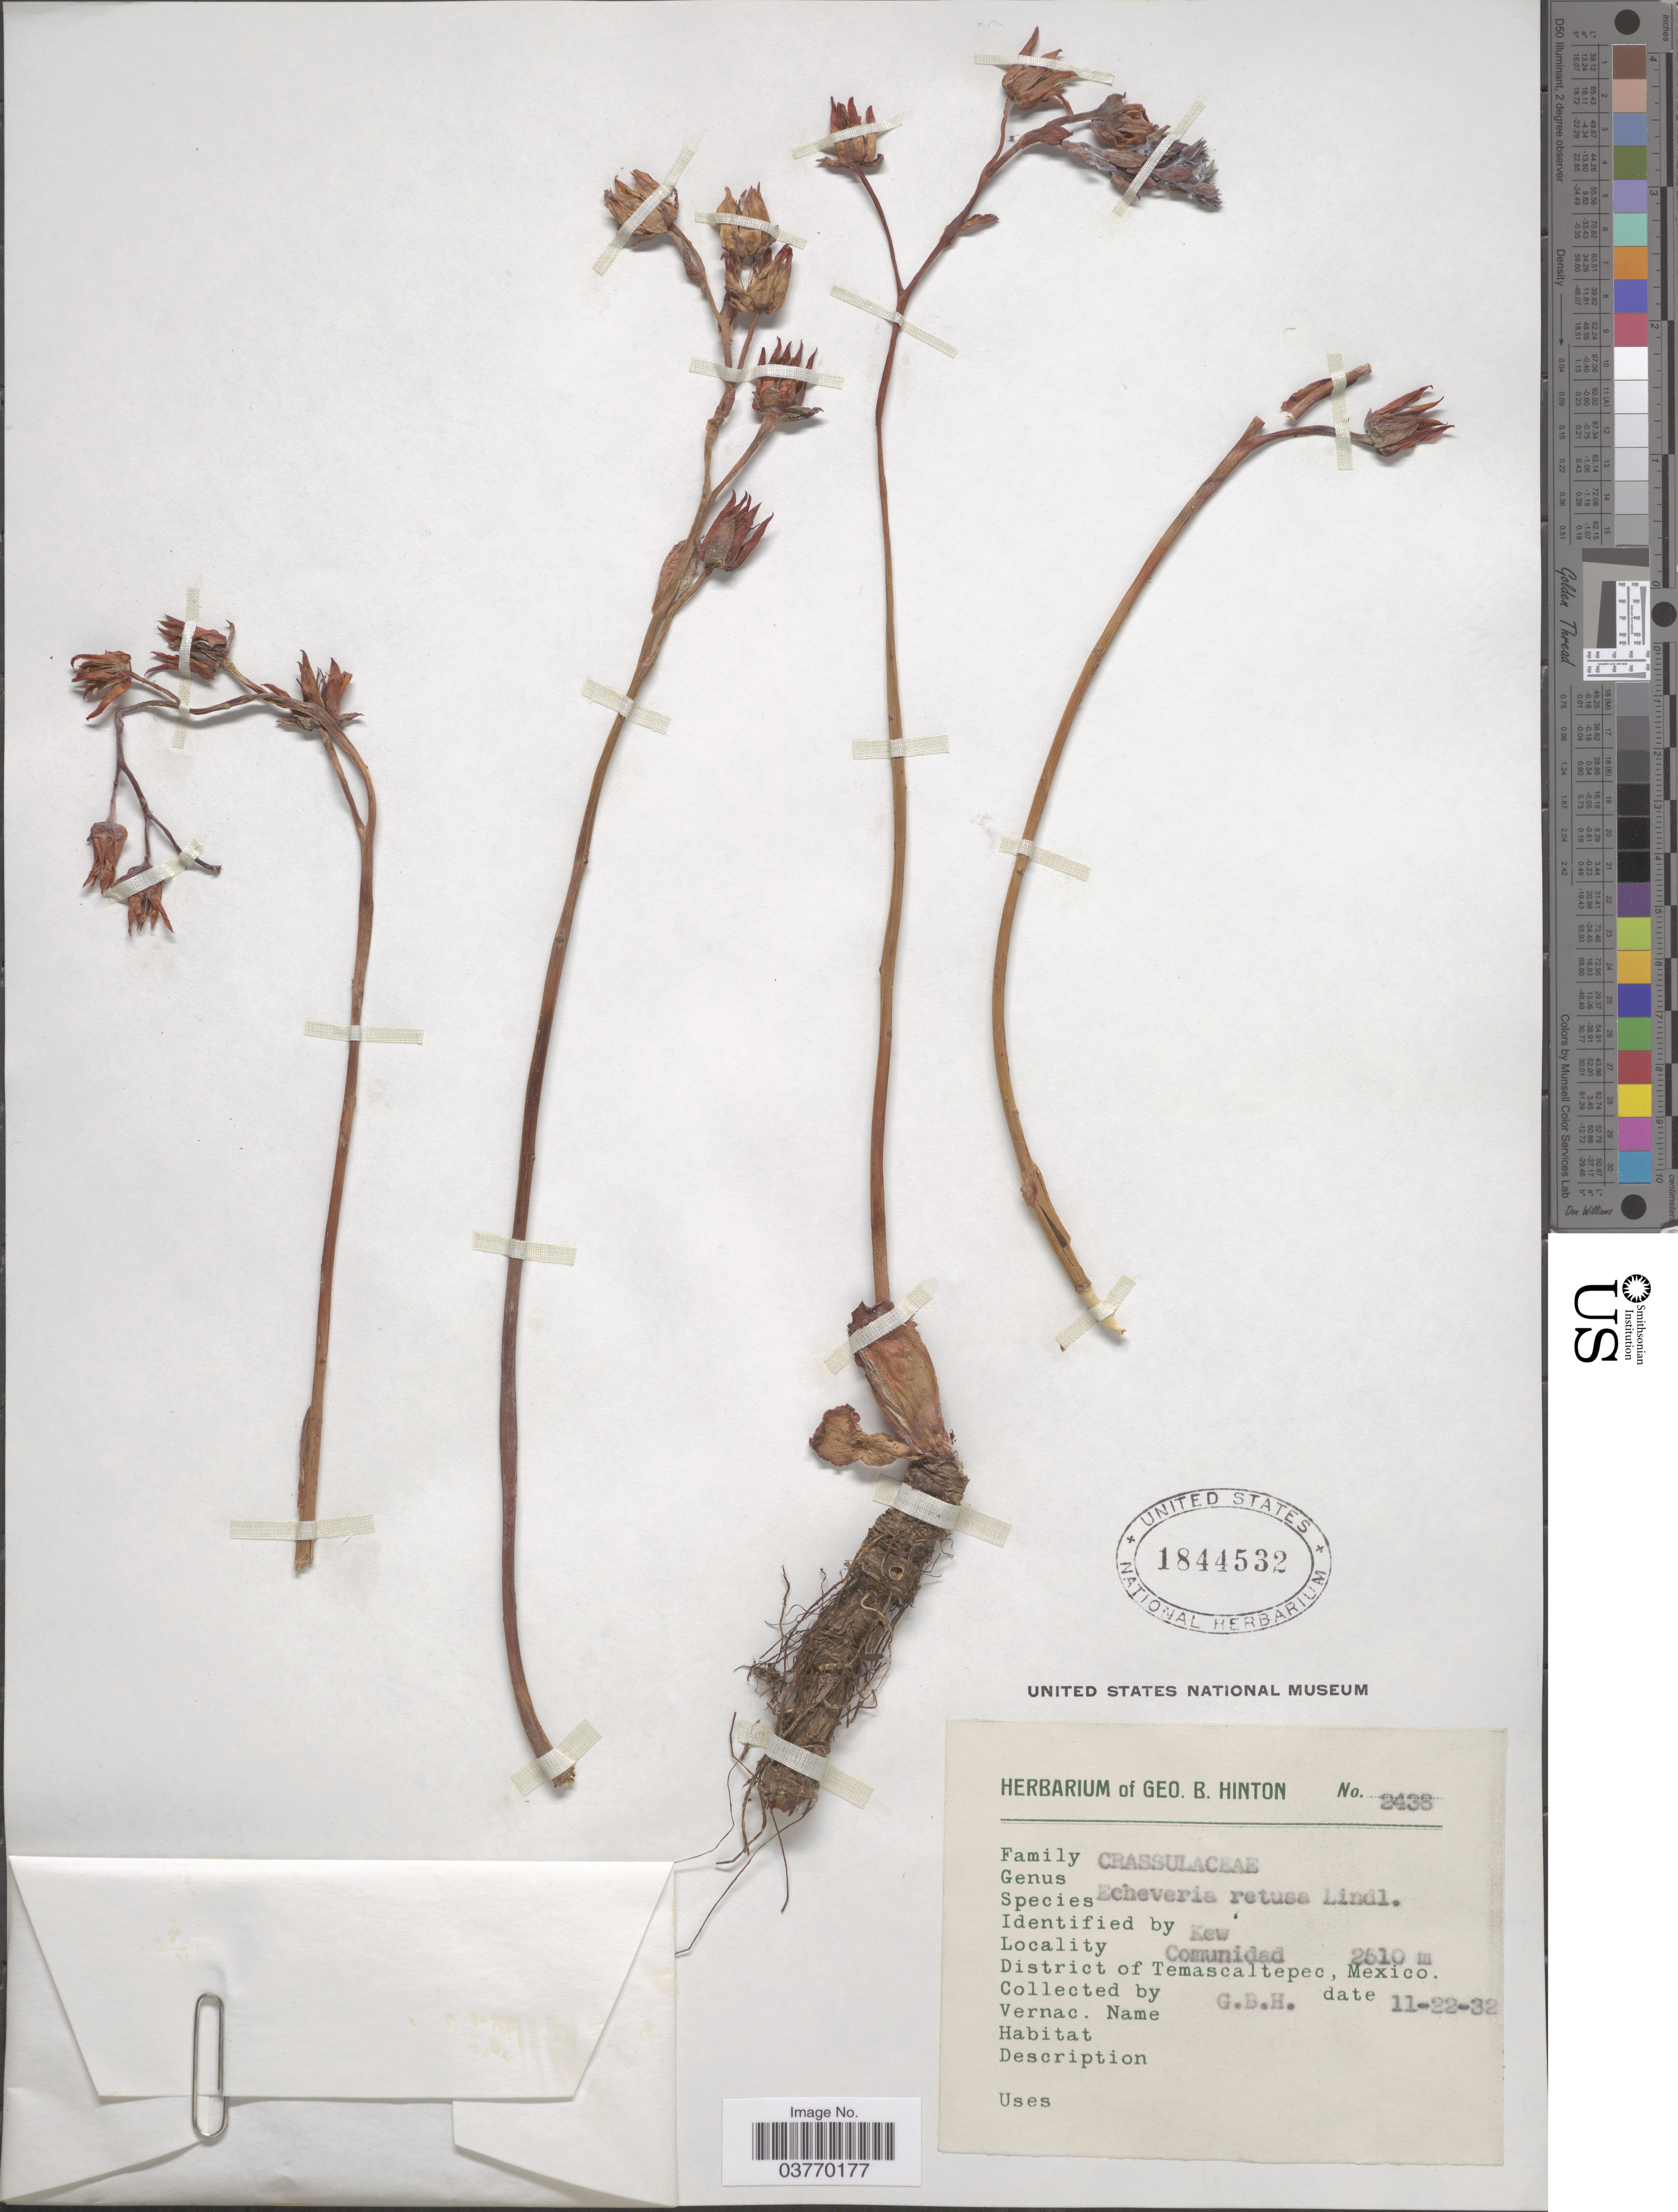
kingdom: Plantae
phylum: Tracheophyta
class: Magnoliopsida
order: Saxifragales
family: Crassulaceae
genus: Echeveria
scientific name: Echeveria fulgens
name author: Lem.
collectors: G. B. Hinton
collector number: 2438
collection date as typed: Transcribed d/m/y: 22/11/32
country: Mexico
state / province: México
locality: Kew Comunidad. District of Temascaltepec.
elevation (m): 2510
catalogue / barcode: US 1844532